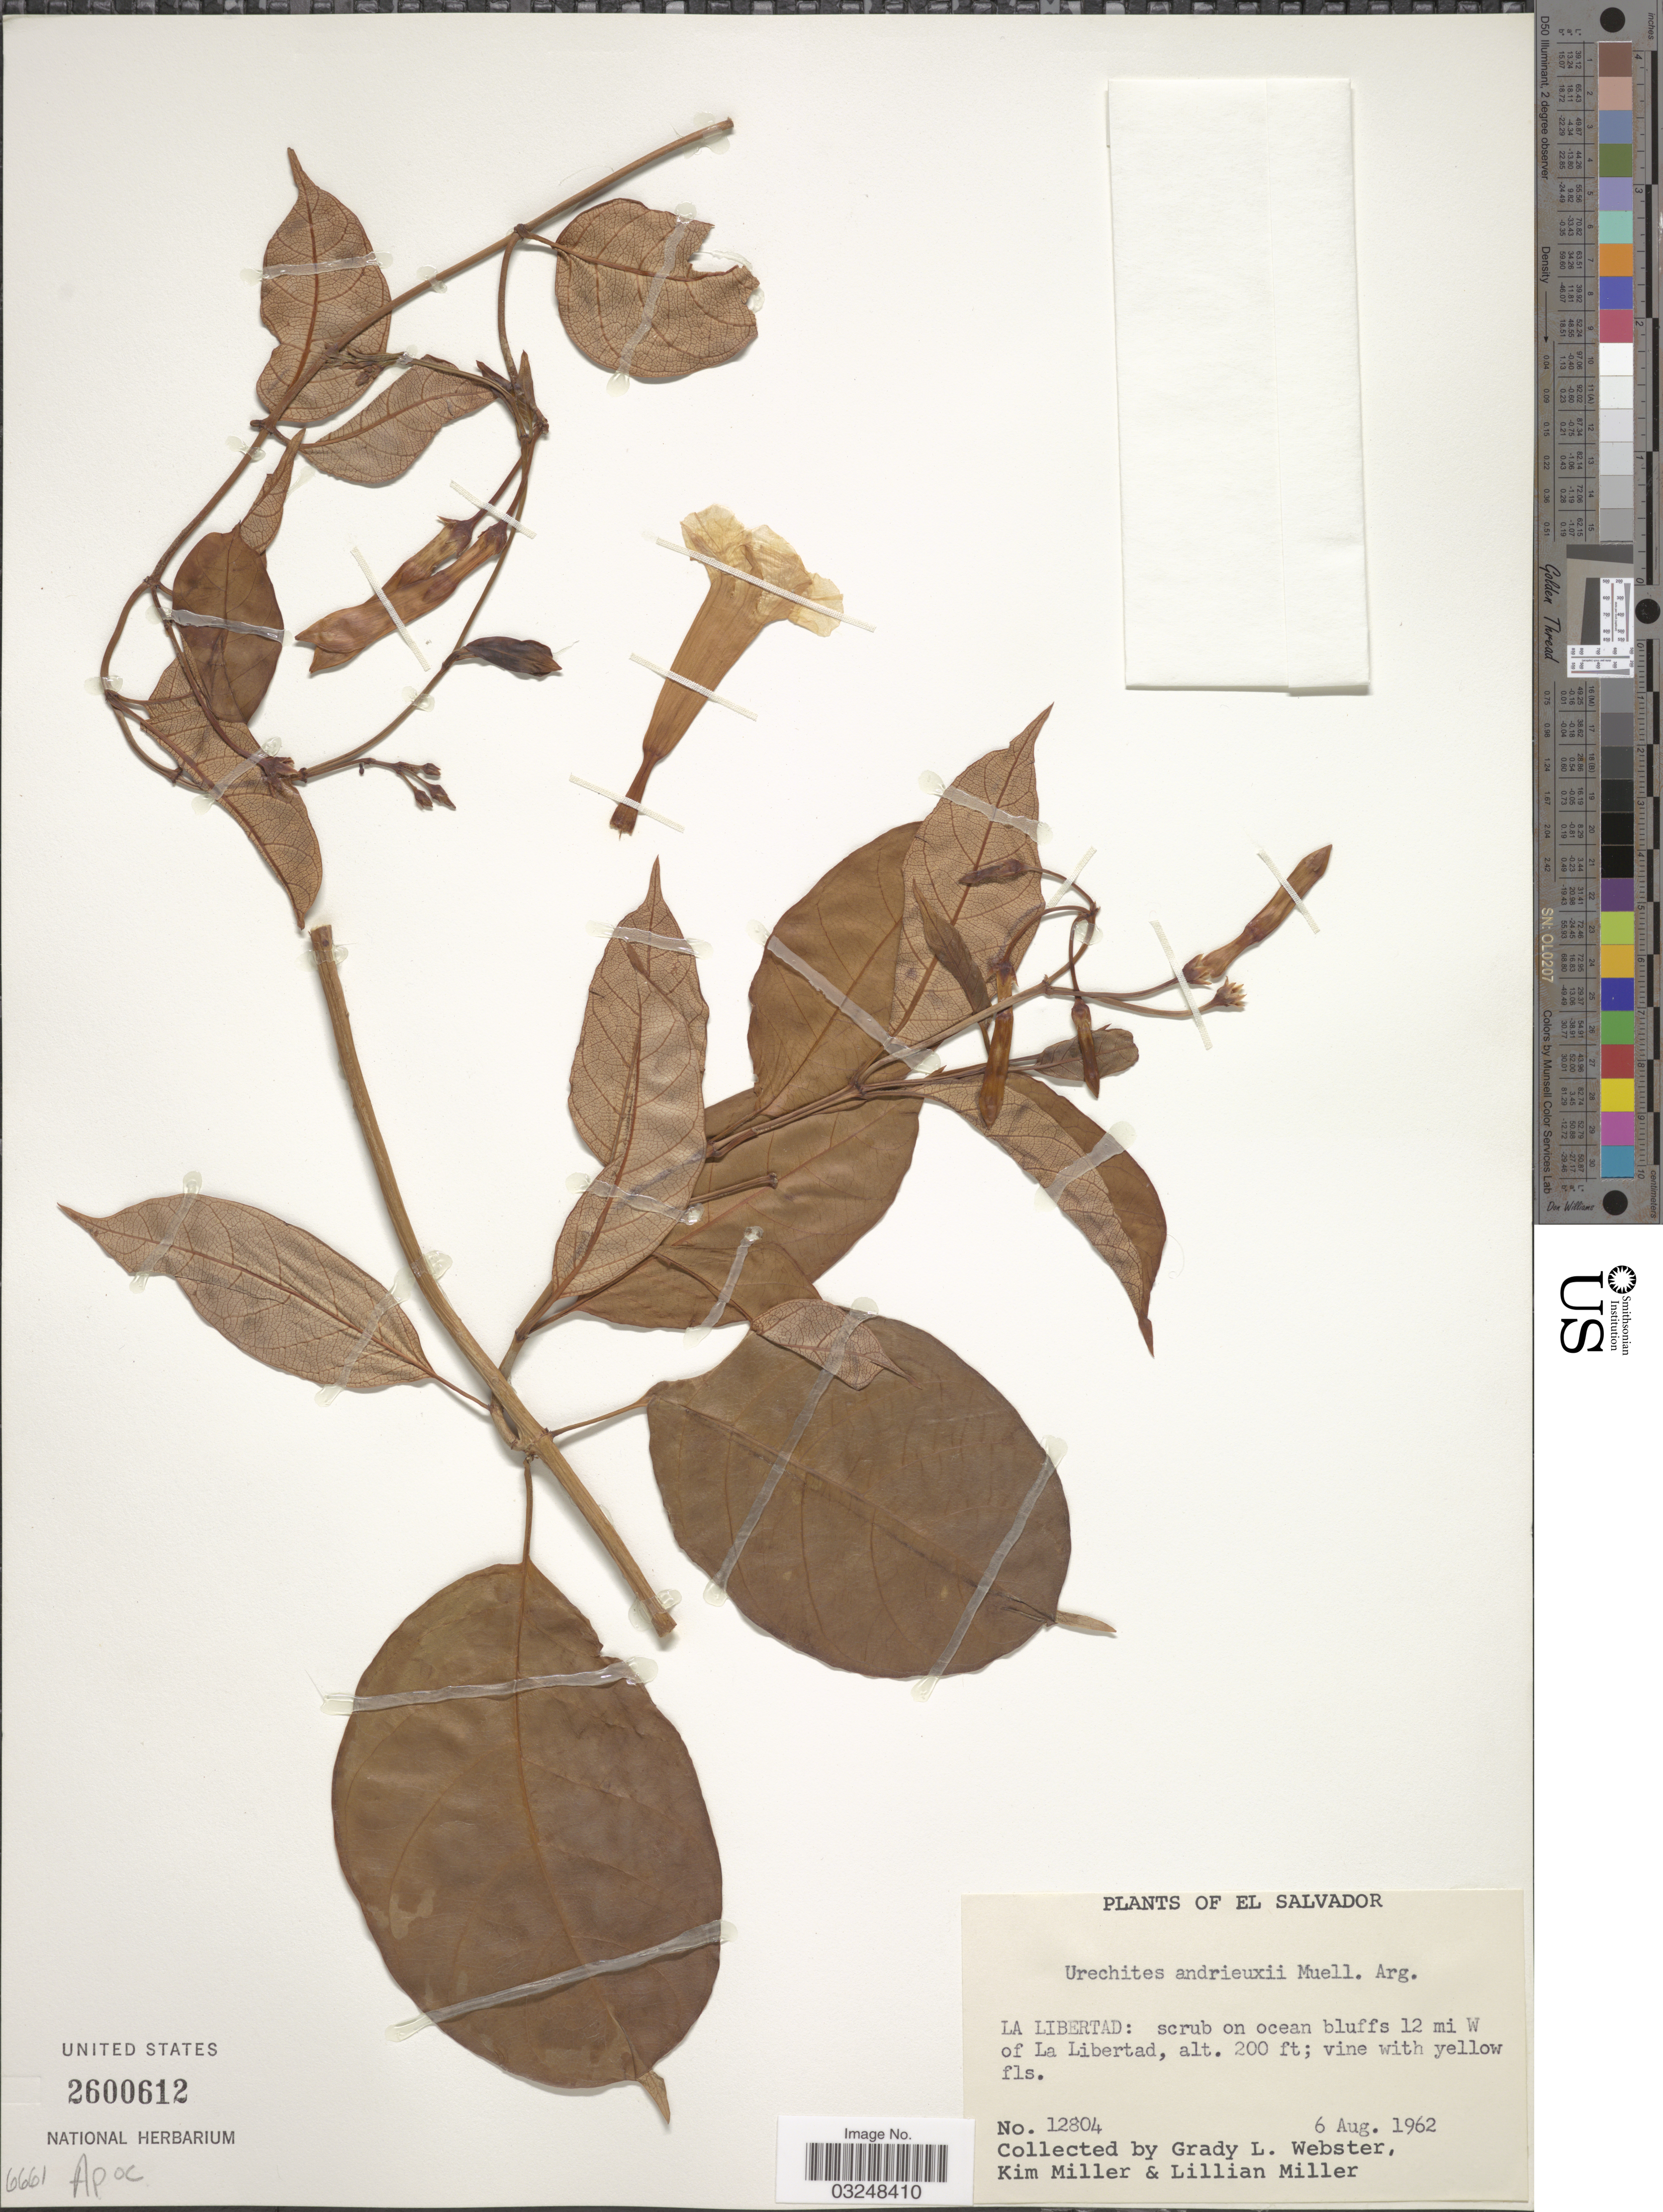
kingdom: Plantae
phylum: Tracheophyta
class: Magnoliopsida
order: Gentianales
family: Apocynaceae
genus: Urechites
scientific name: Urechites andrieuxii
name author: Müll. Arg.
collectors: G. L. Webster, K. Miller & L. Miller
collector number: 12804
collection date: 1962-08-06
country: El Salvador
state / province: La Libertad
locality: La Libertad; scrub on ocean bluffs 12 mi W of La Libertad.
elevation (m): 61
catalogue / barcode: US 2600612